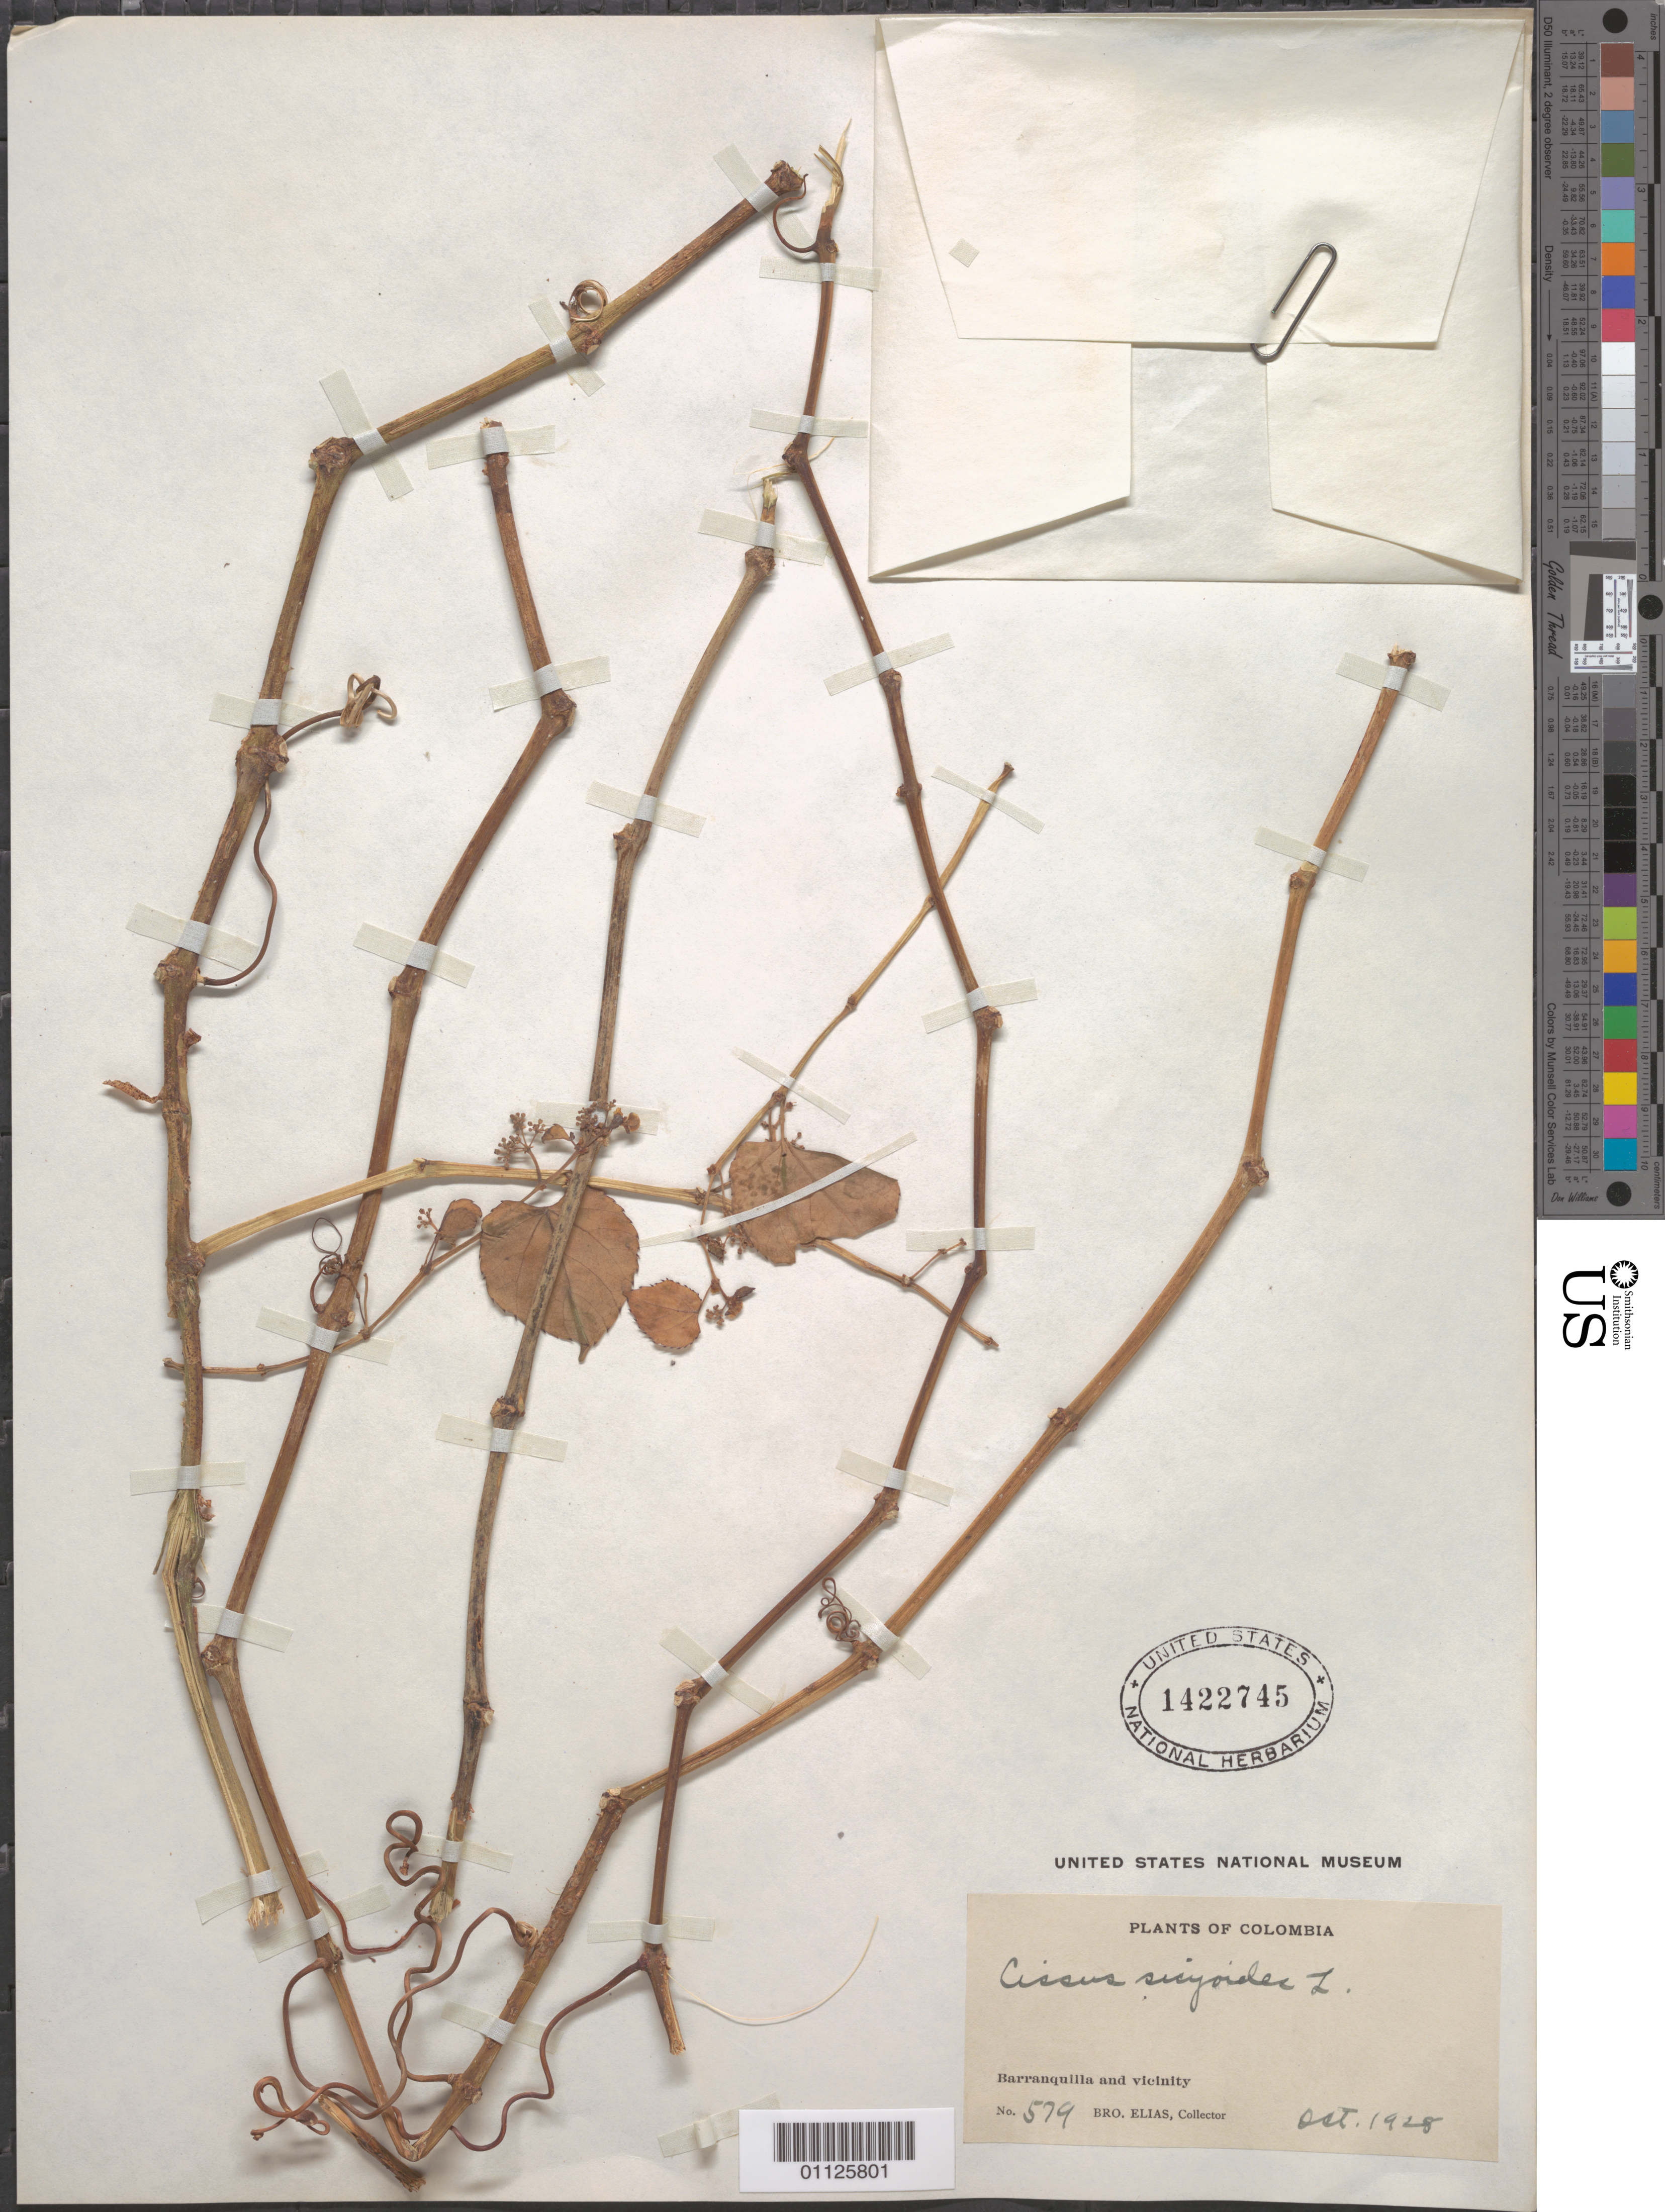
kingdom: Plantae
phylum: Tracheophyta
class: Magnoliopsida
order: Vitales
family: Vitaceae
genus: Cissus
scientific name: Cissus verticillata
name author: (L.) Nicolson & C.E. Jarvis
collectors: Bro. Elias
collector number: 579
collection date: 1928-10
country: Colombia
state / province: Atlántico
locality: Barranquilla and vicinity.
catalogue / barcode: US 1422745